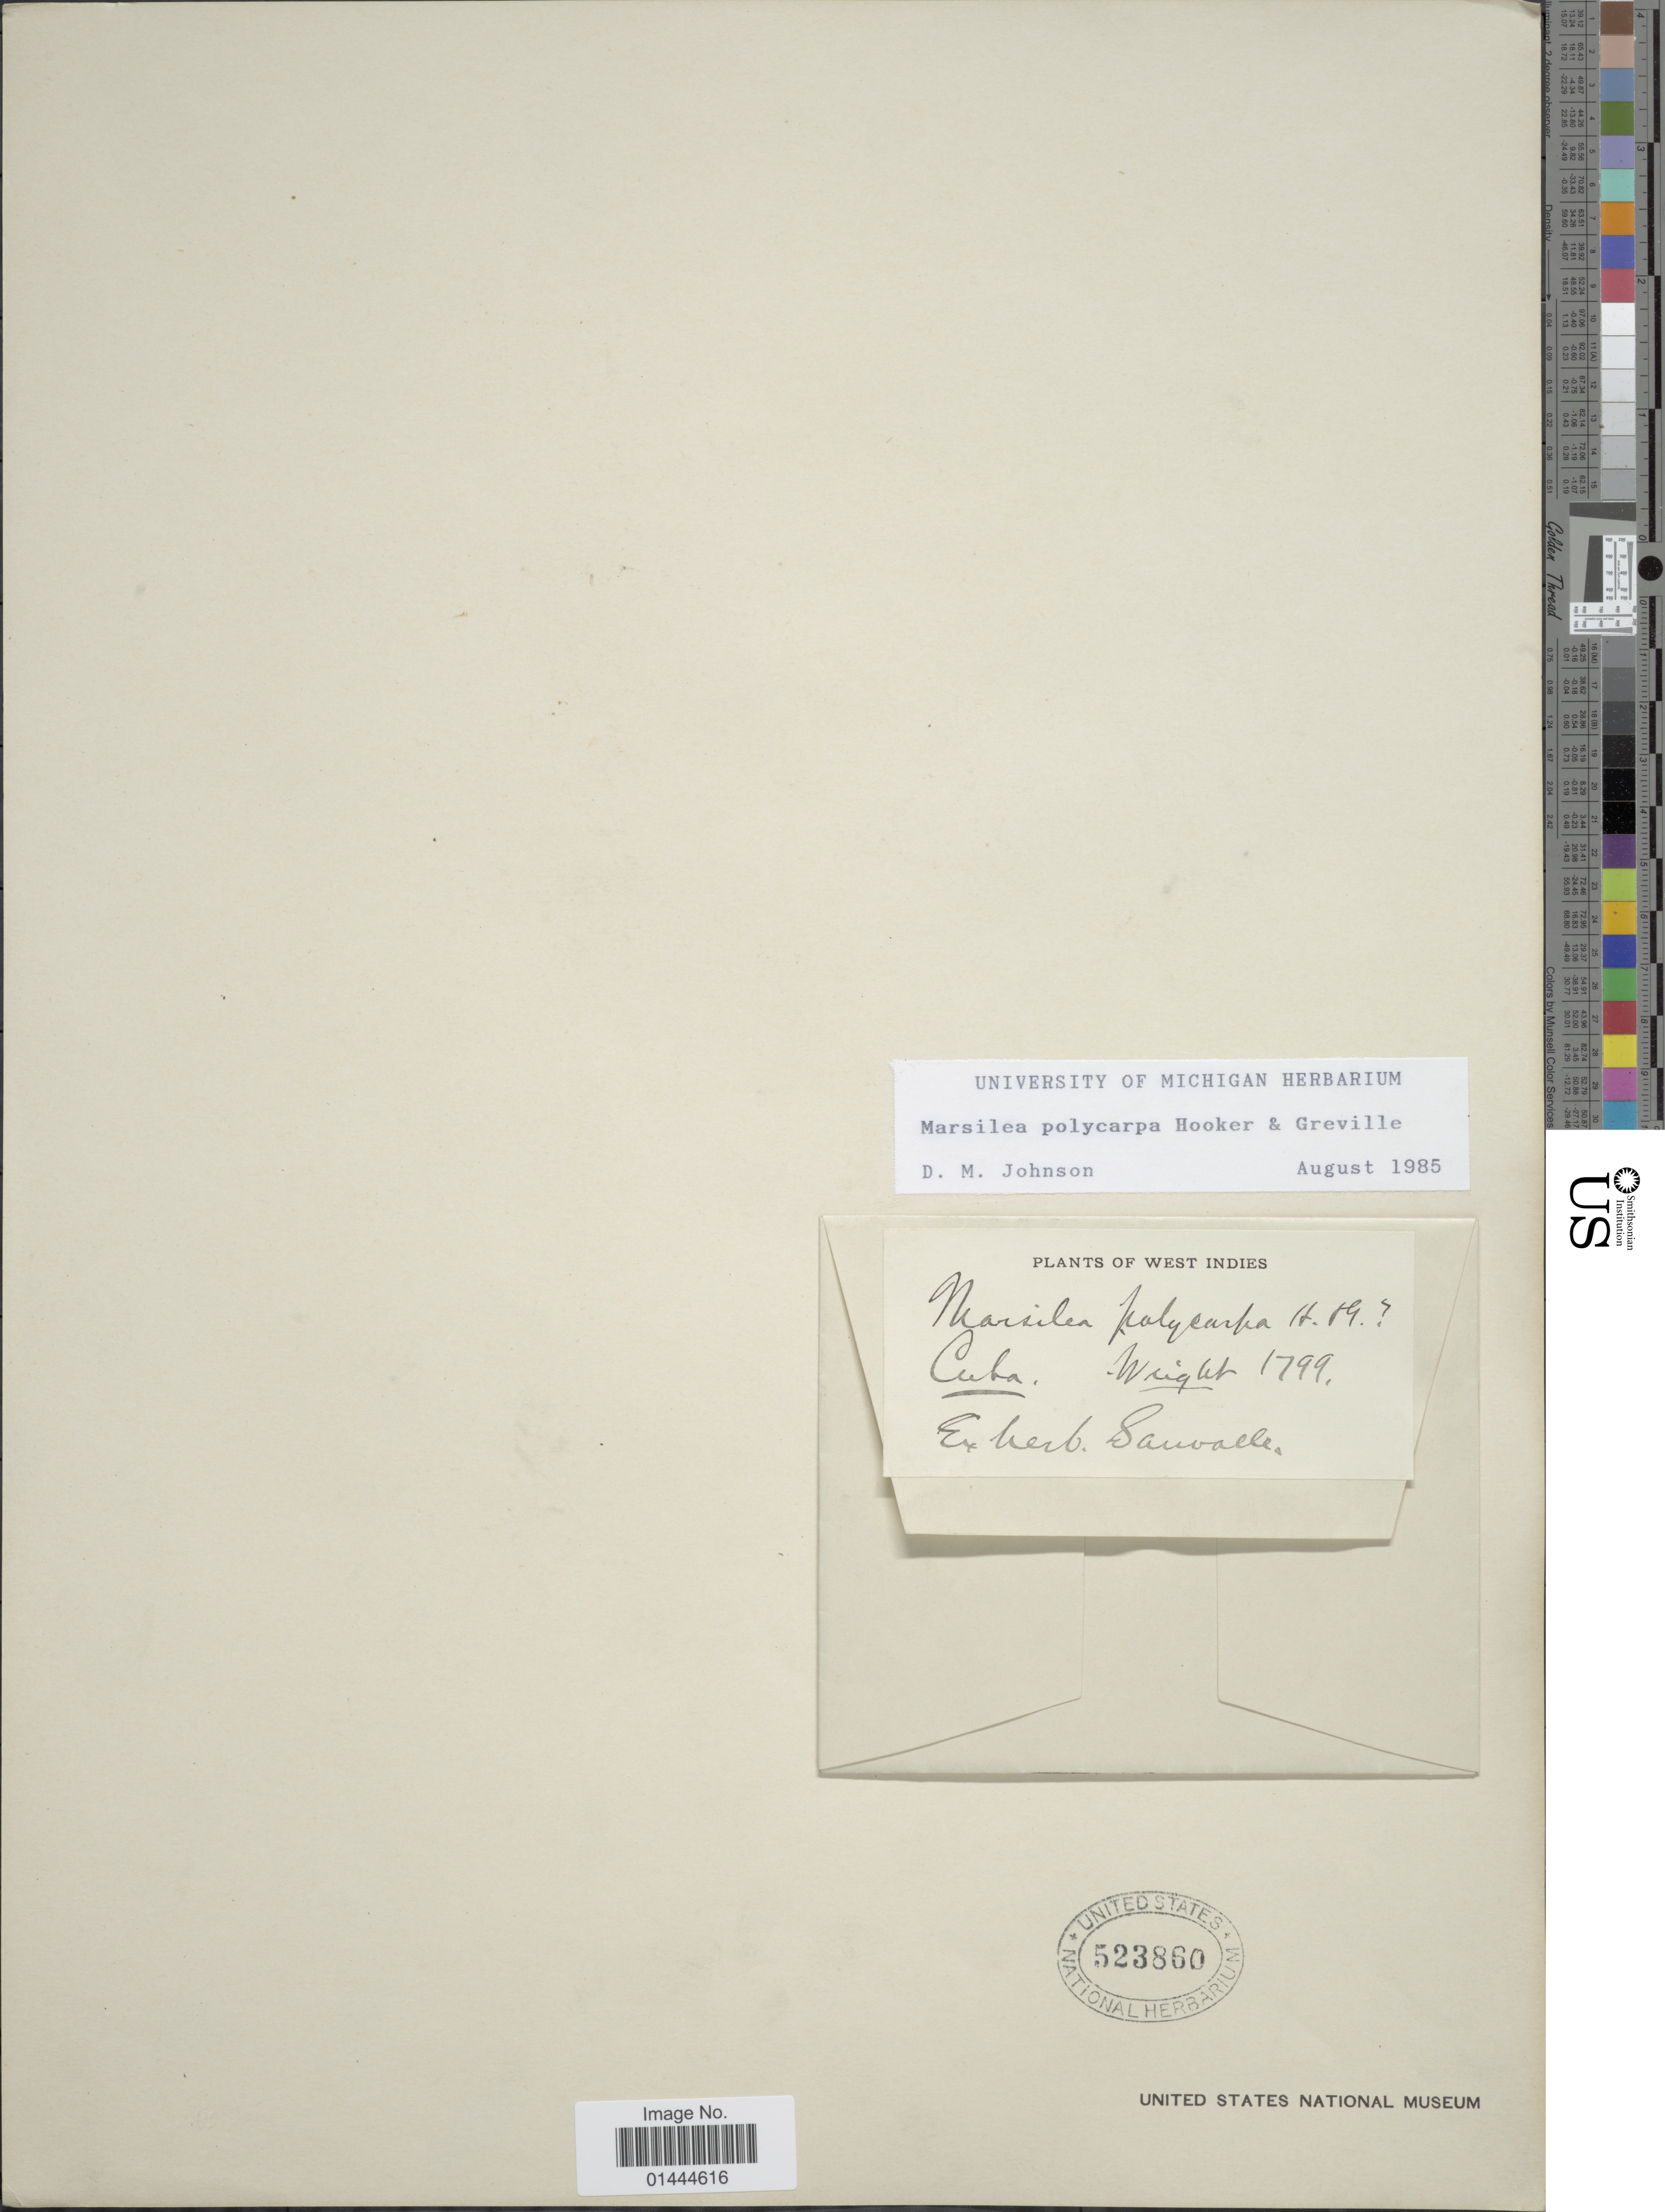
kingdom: Plantae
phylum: Tracheophyta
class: Polypodiopsida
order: Salviniales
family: Marsileaceae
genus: Marsilea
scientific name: Marsilea polycarpa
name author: Hook. & Grev.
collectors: C. Wright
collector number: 1799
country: Cuba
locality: West Indies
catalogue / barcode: US 523860